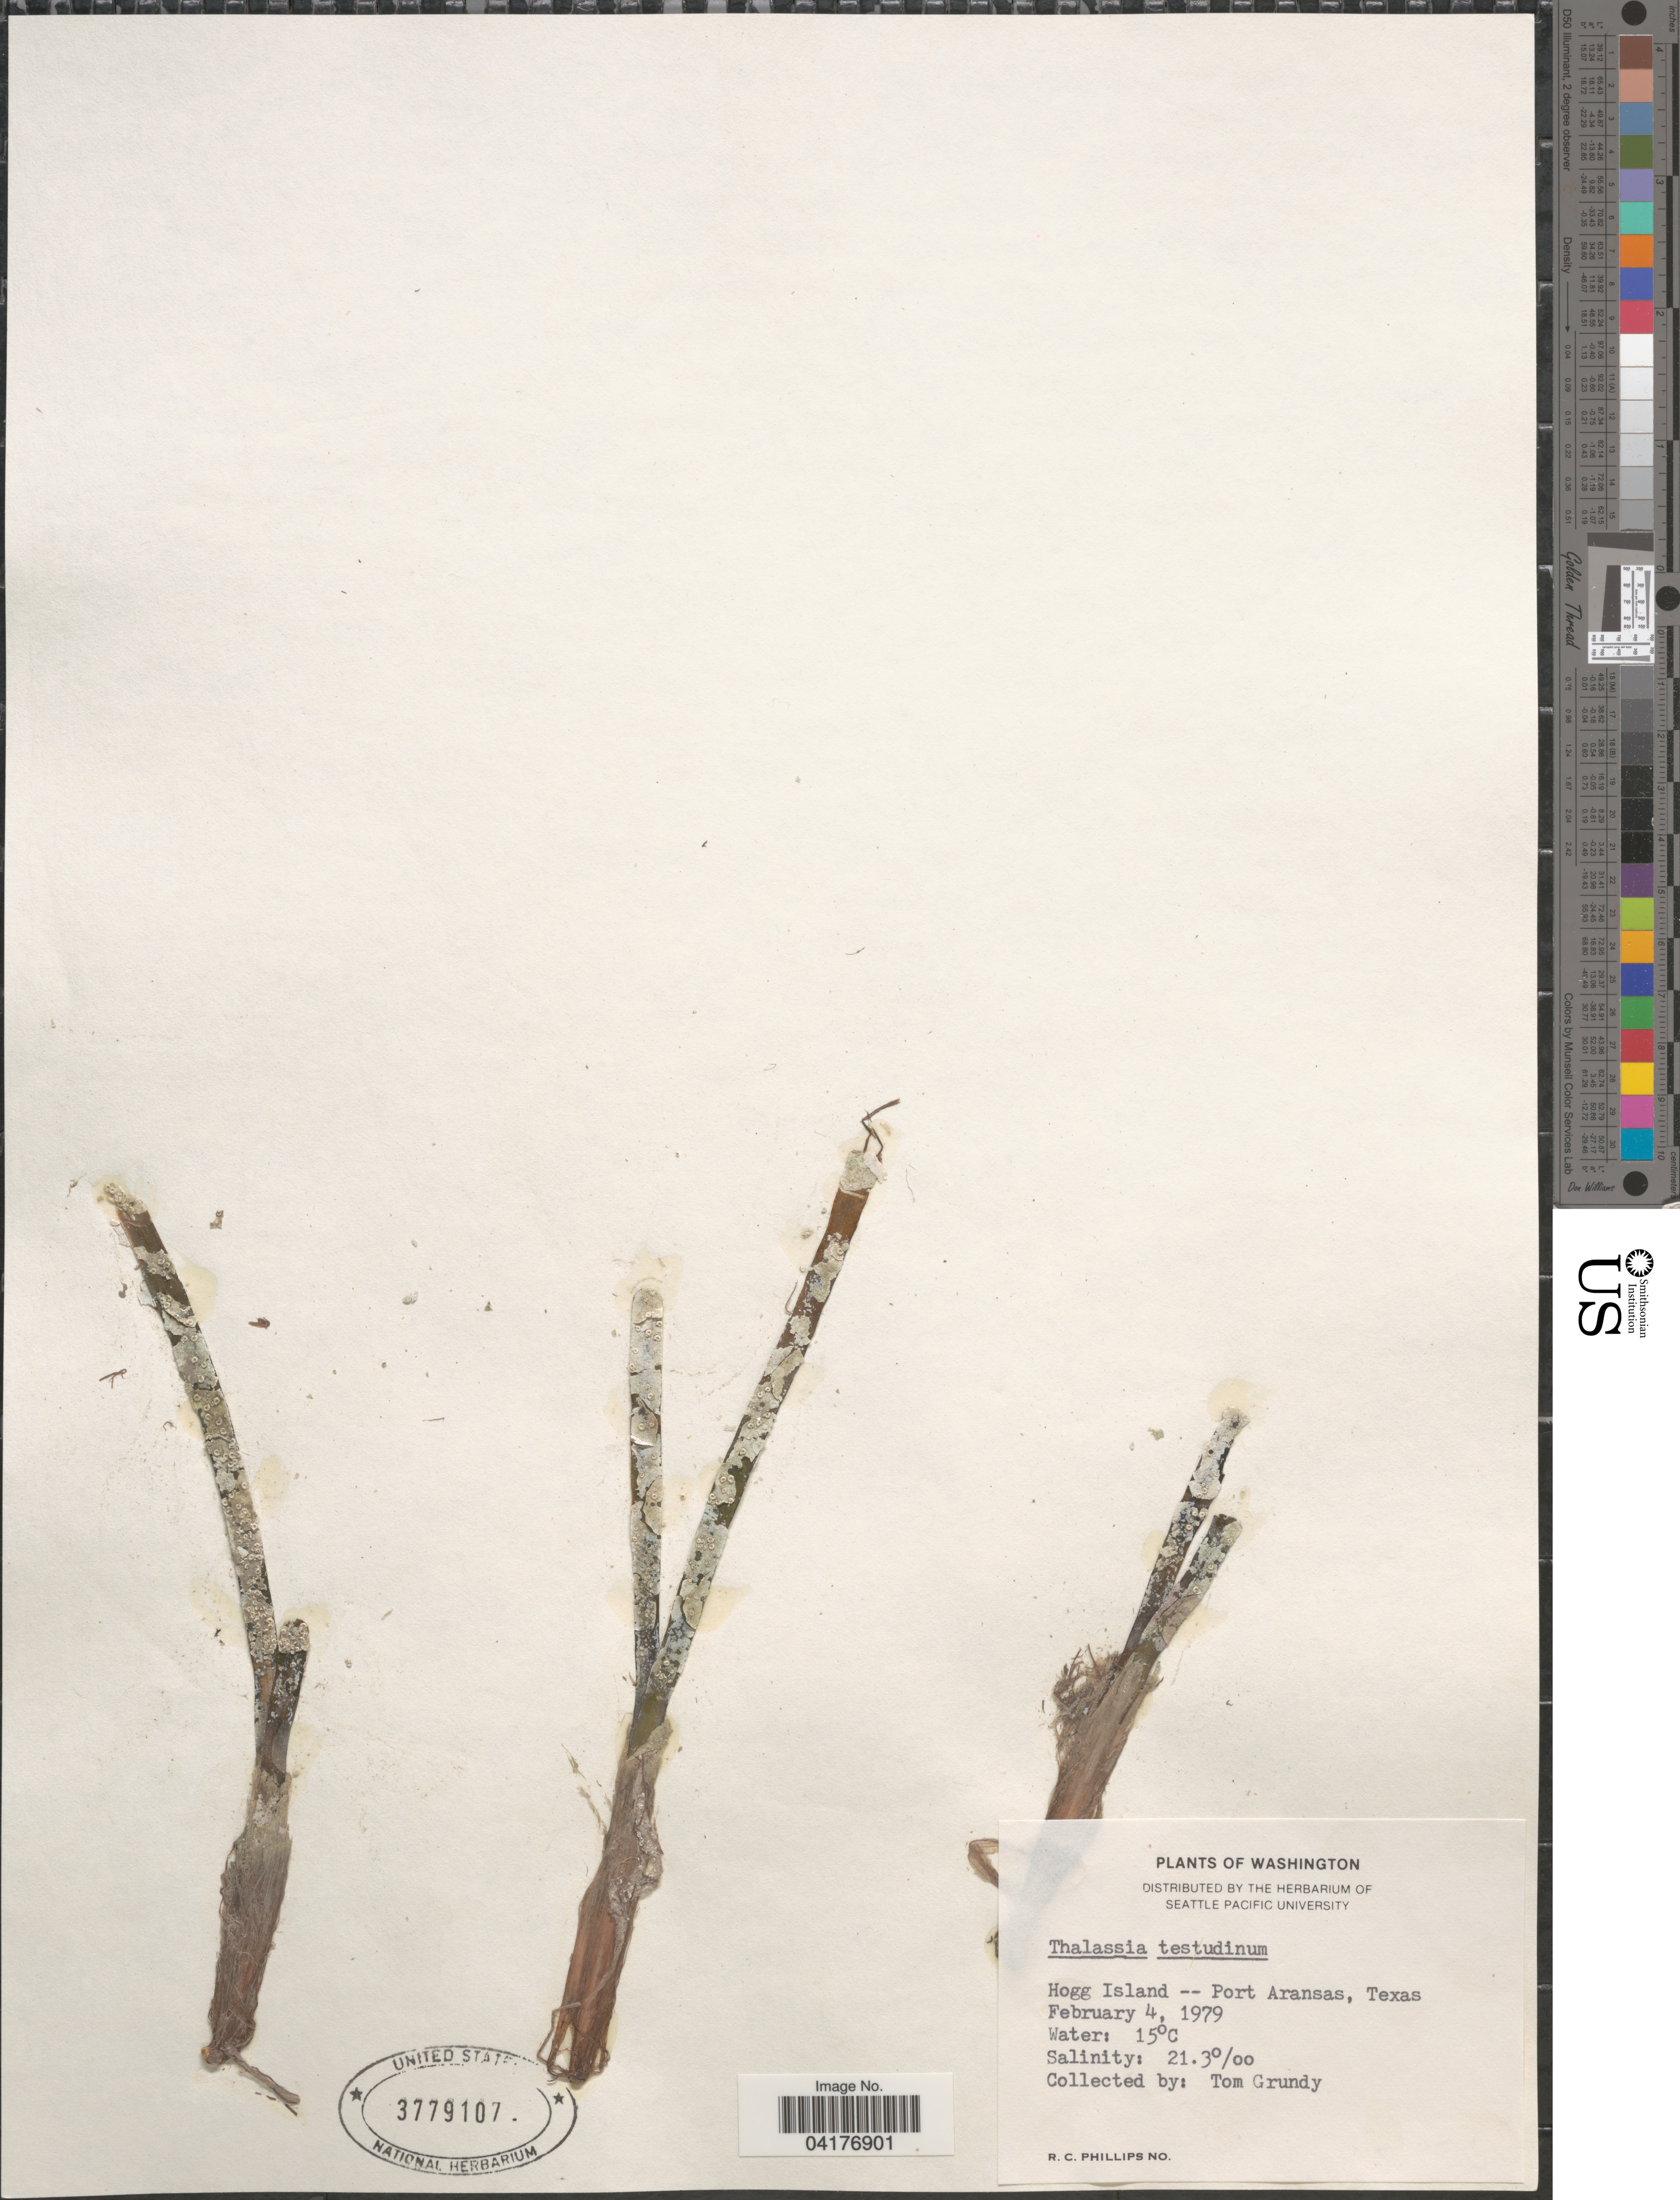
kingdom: Plantae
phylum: Tracheophyta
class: Liliopsida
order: Alismatales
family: Hydrocharitaceae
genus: Thalassia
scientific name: Thalassia testudinum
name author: Banks & Sol. ex K.D. Koenig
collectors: T. Grundy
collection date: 1979-02-04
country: United States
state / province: Texas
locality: Hogg Island -- Port Aransas.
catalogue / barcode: US 3779107